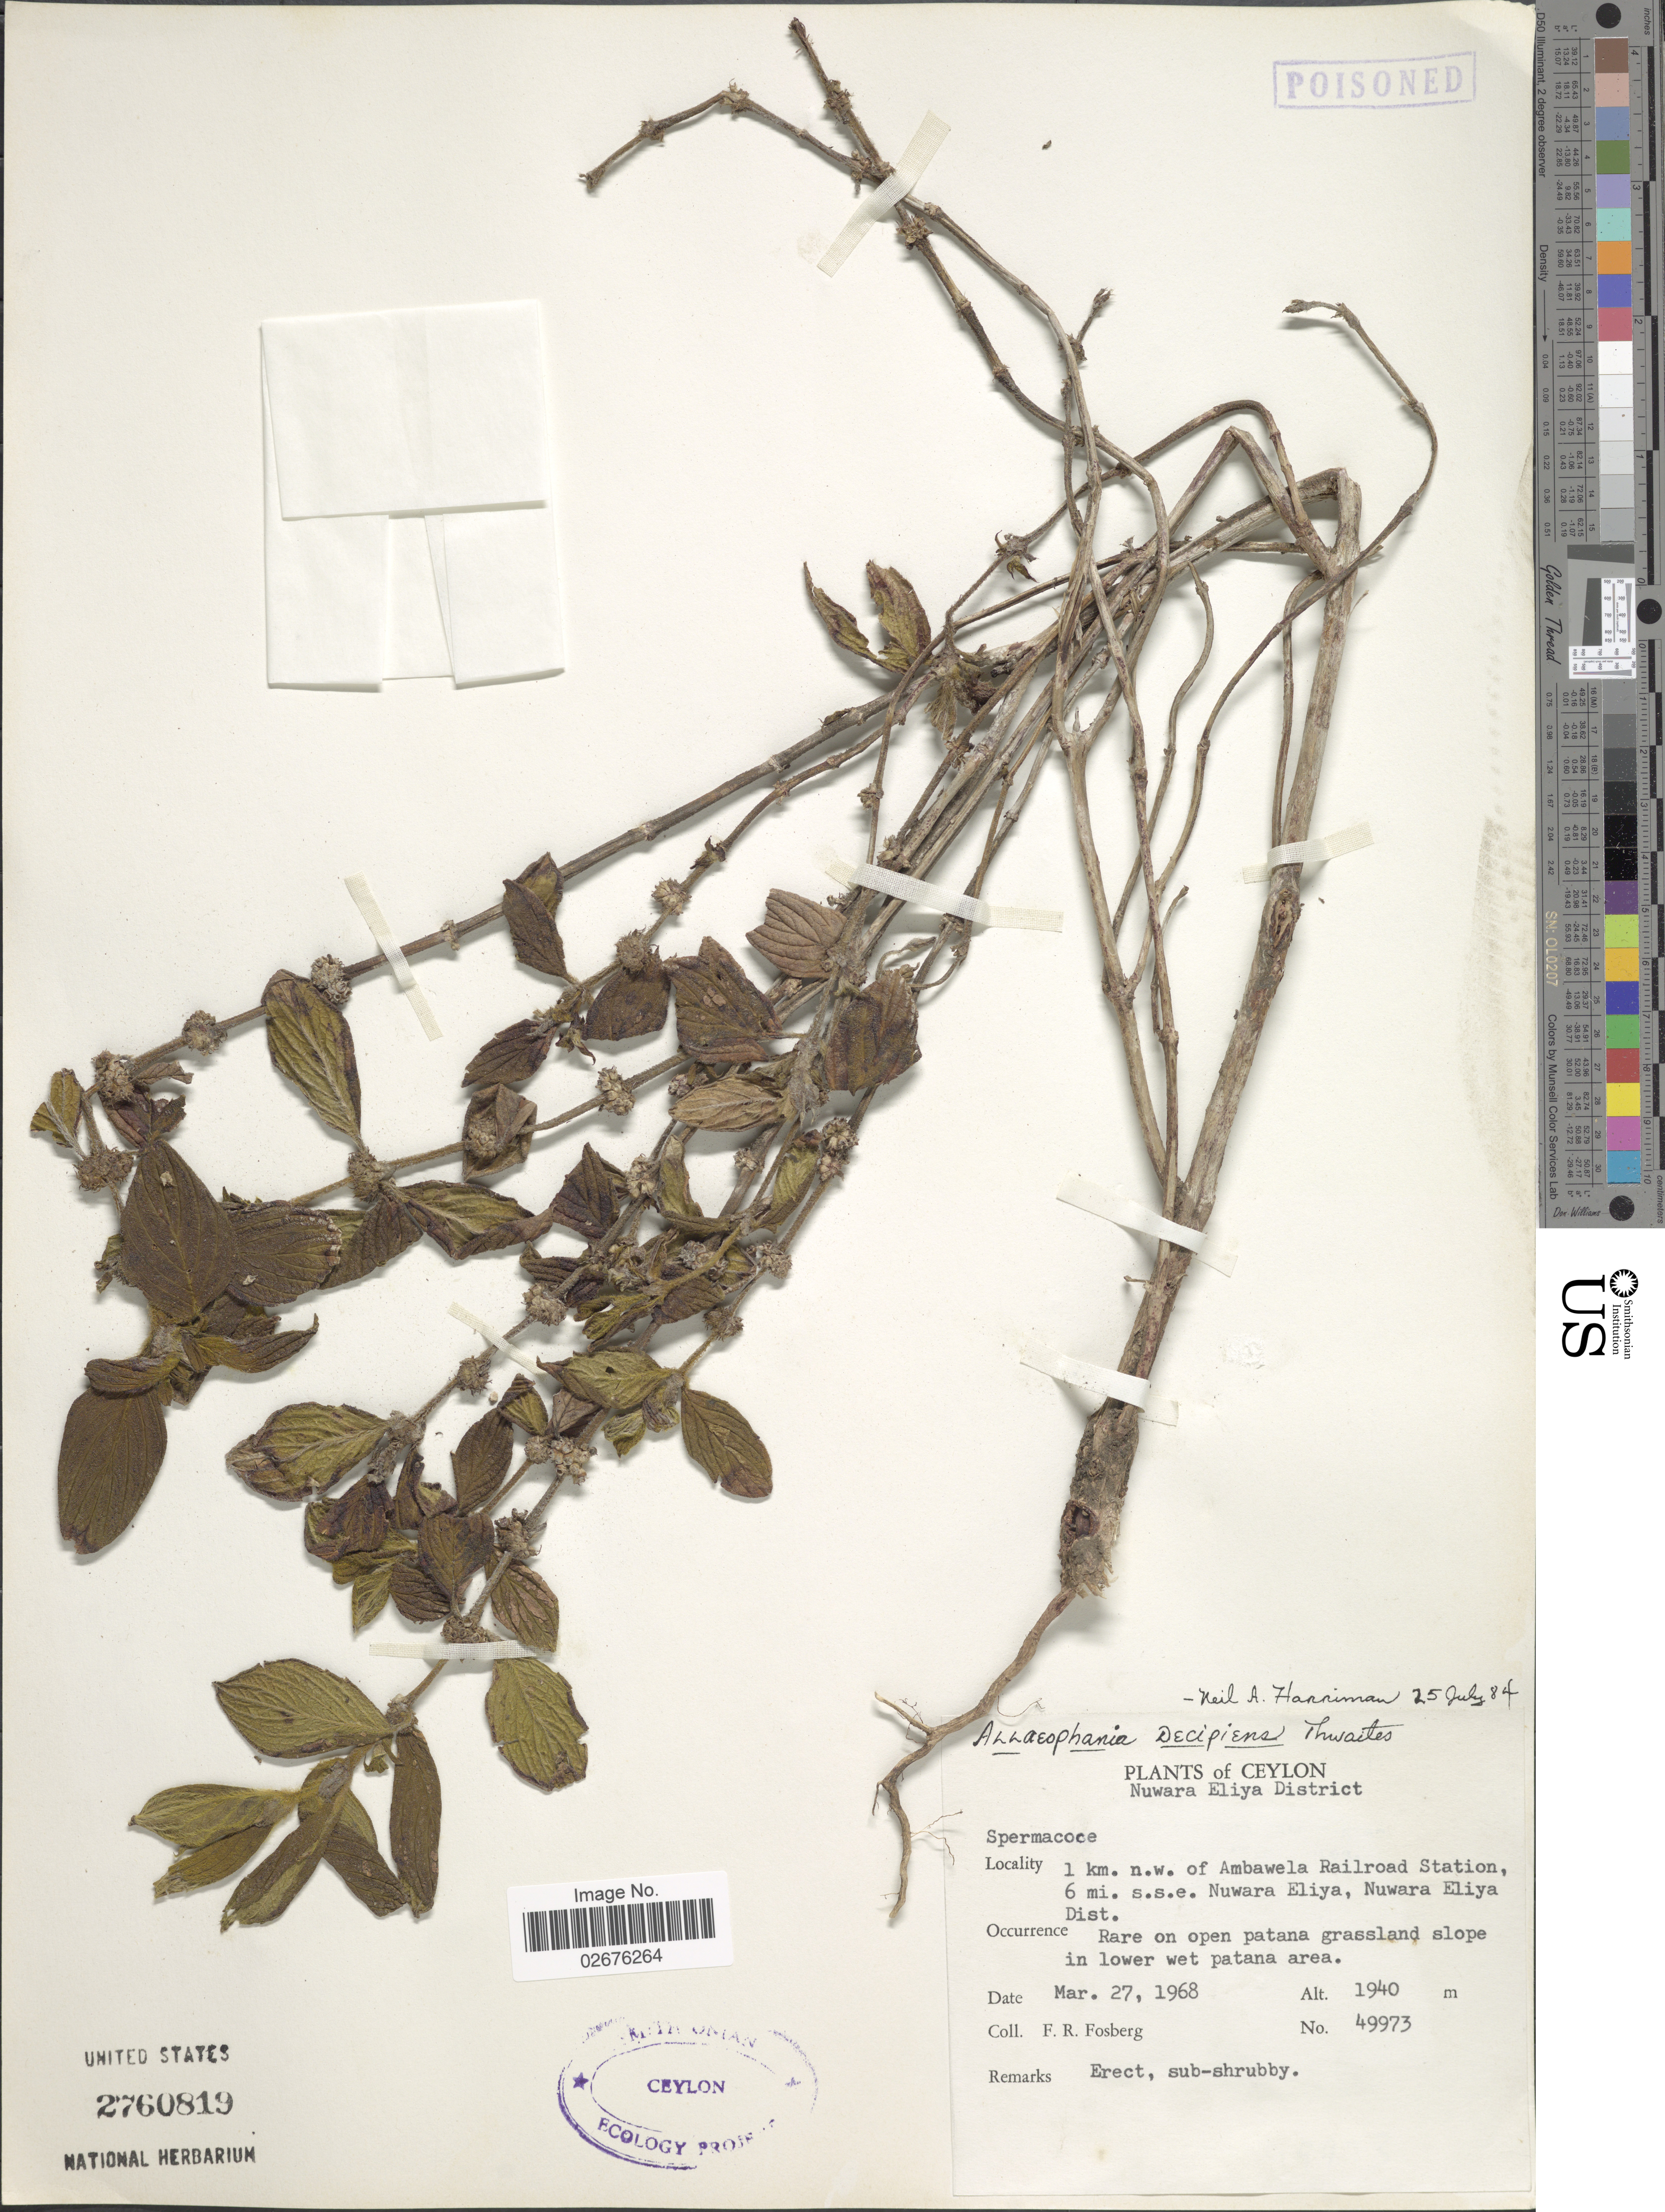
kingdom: Plantae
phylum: Tracheophyta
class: Magnoliopsida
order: Gentianales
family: Rubiaceae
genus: Allaeophania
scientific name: Allaeophania decipiens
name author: Thwaites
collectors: F. R. Fosberg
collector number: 49973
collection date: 1968-03-27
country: Sri Lanka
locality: Ceylon. Nuwara Eliya District. 1 km. n.w. of Ambawela Railroad Station, 6 mi. s.s.e. Nuwara Eliya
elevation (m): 1940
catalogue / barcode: US 2760819